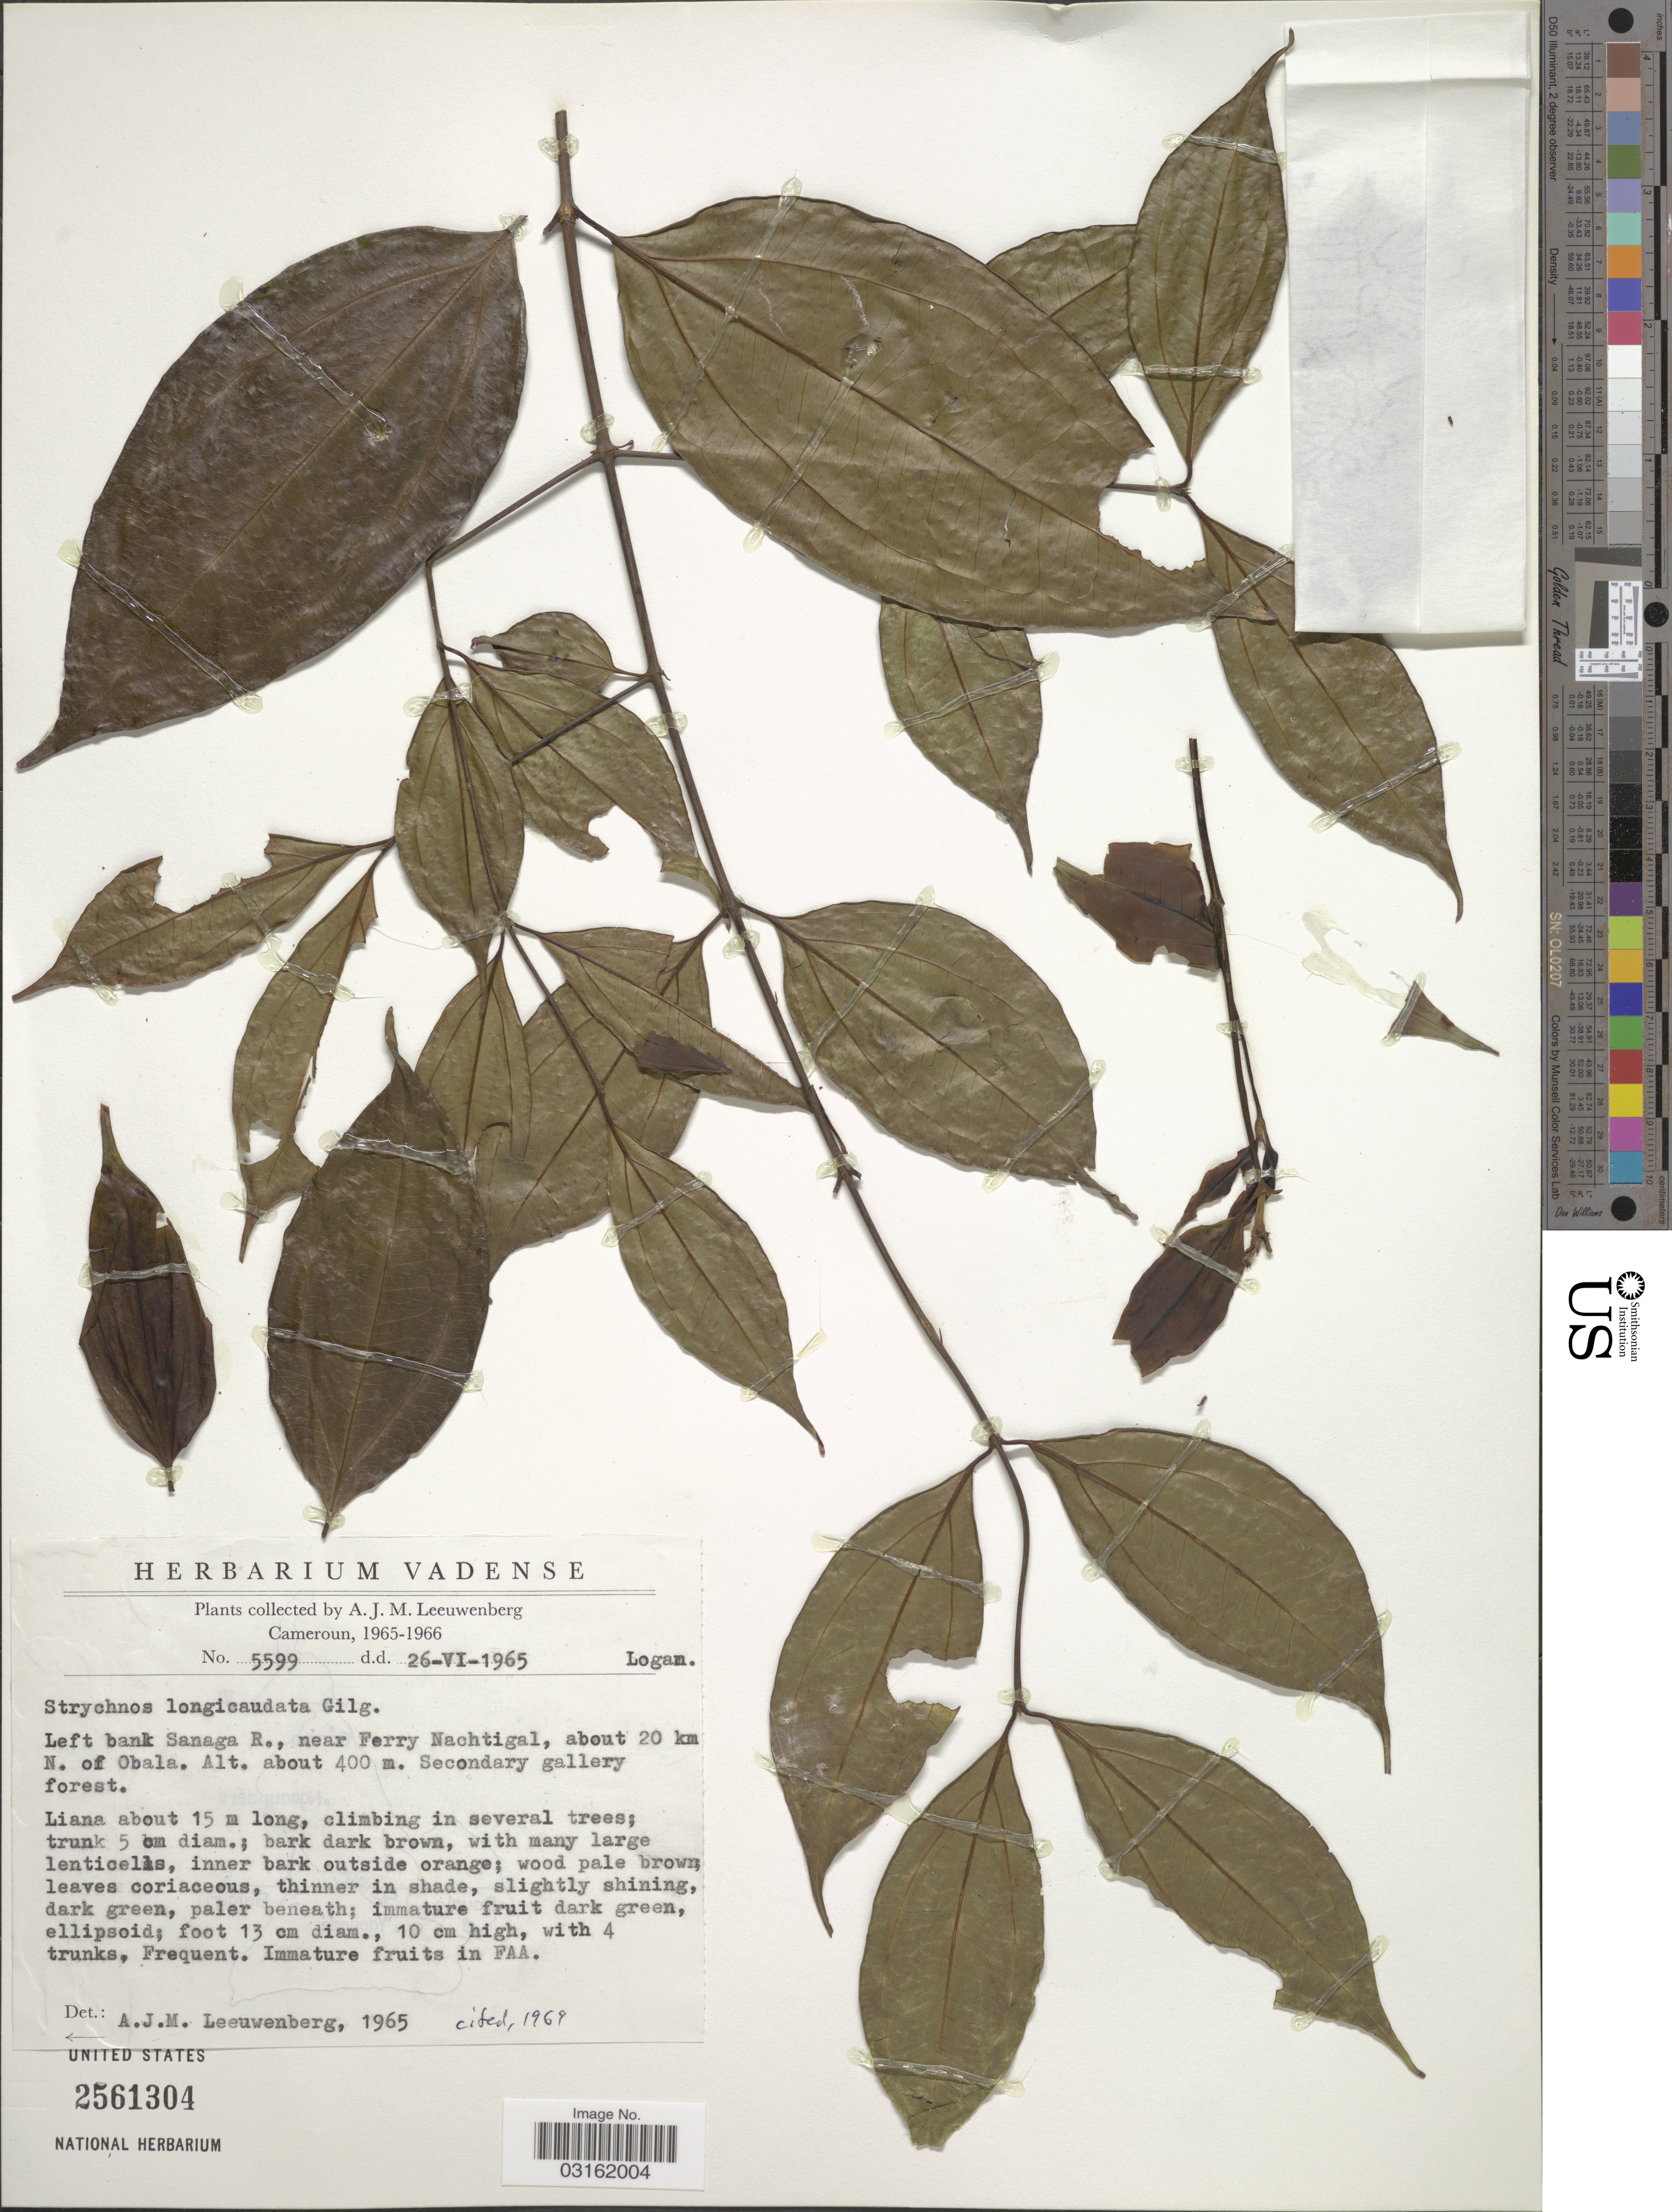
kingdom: Plantae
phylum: Tracheophyta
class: Magnoliopsida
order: Gentianales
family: Loganiaceae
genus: Strychnos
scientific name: Strychnos longicaudata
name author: Gilg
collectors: A. J. M. Leeuwenberg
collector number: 5599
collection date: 1965-06-26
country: Cameroon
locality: Cameroun. Left bank Sanaga R., near Ferry Nachtigal, about 20 km N. of Obala.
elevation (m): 400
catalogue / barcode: US 2561304